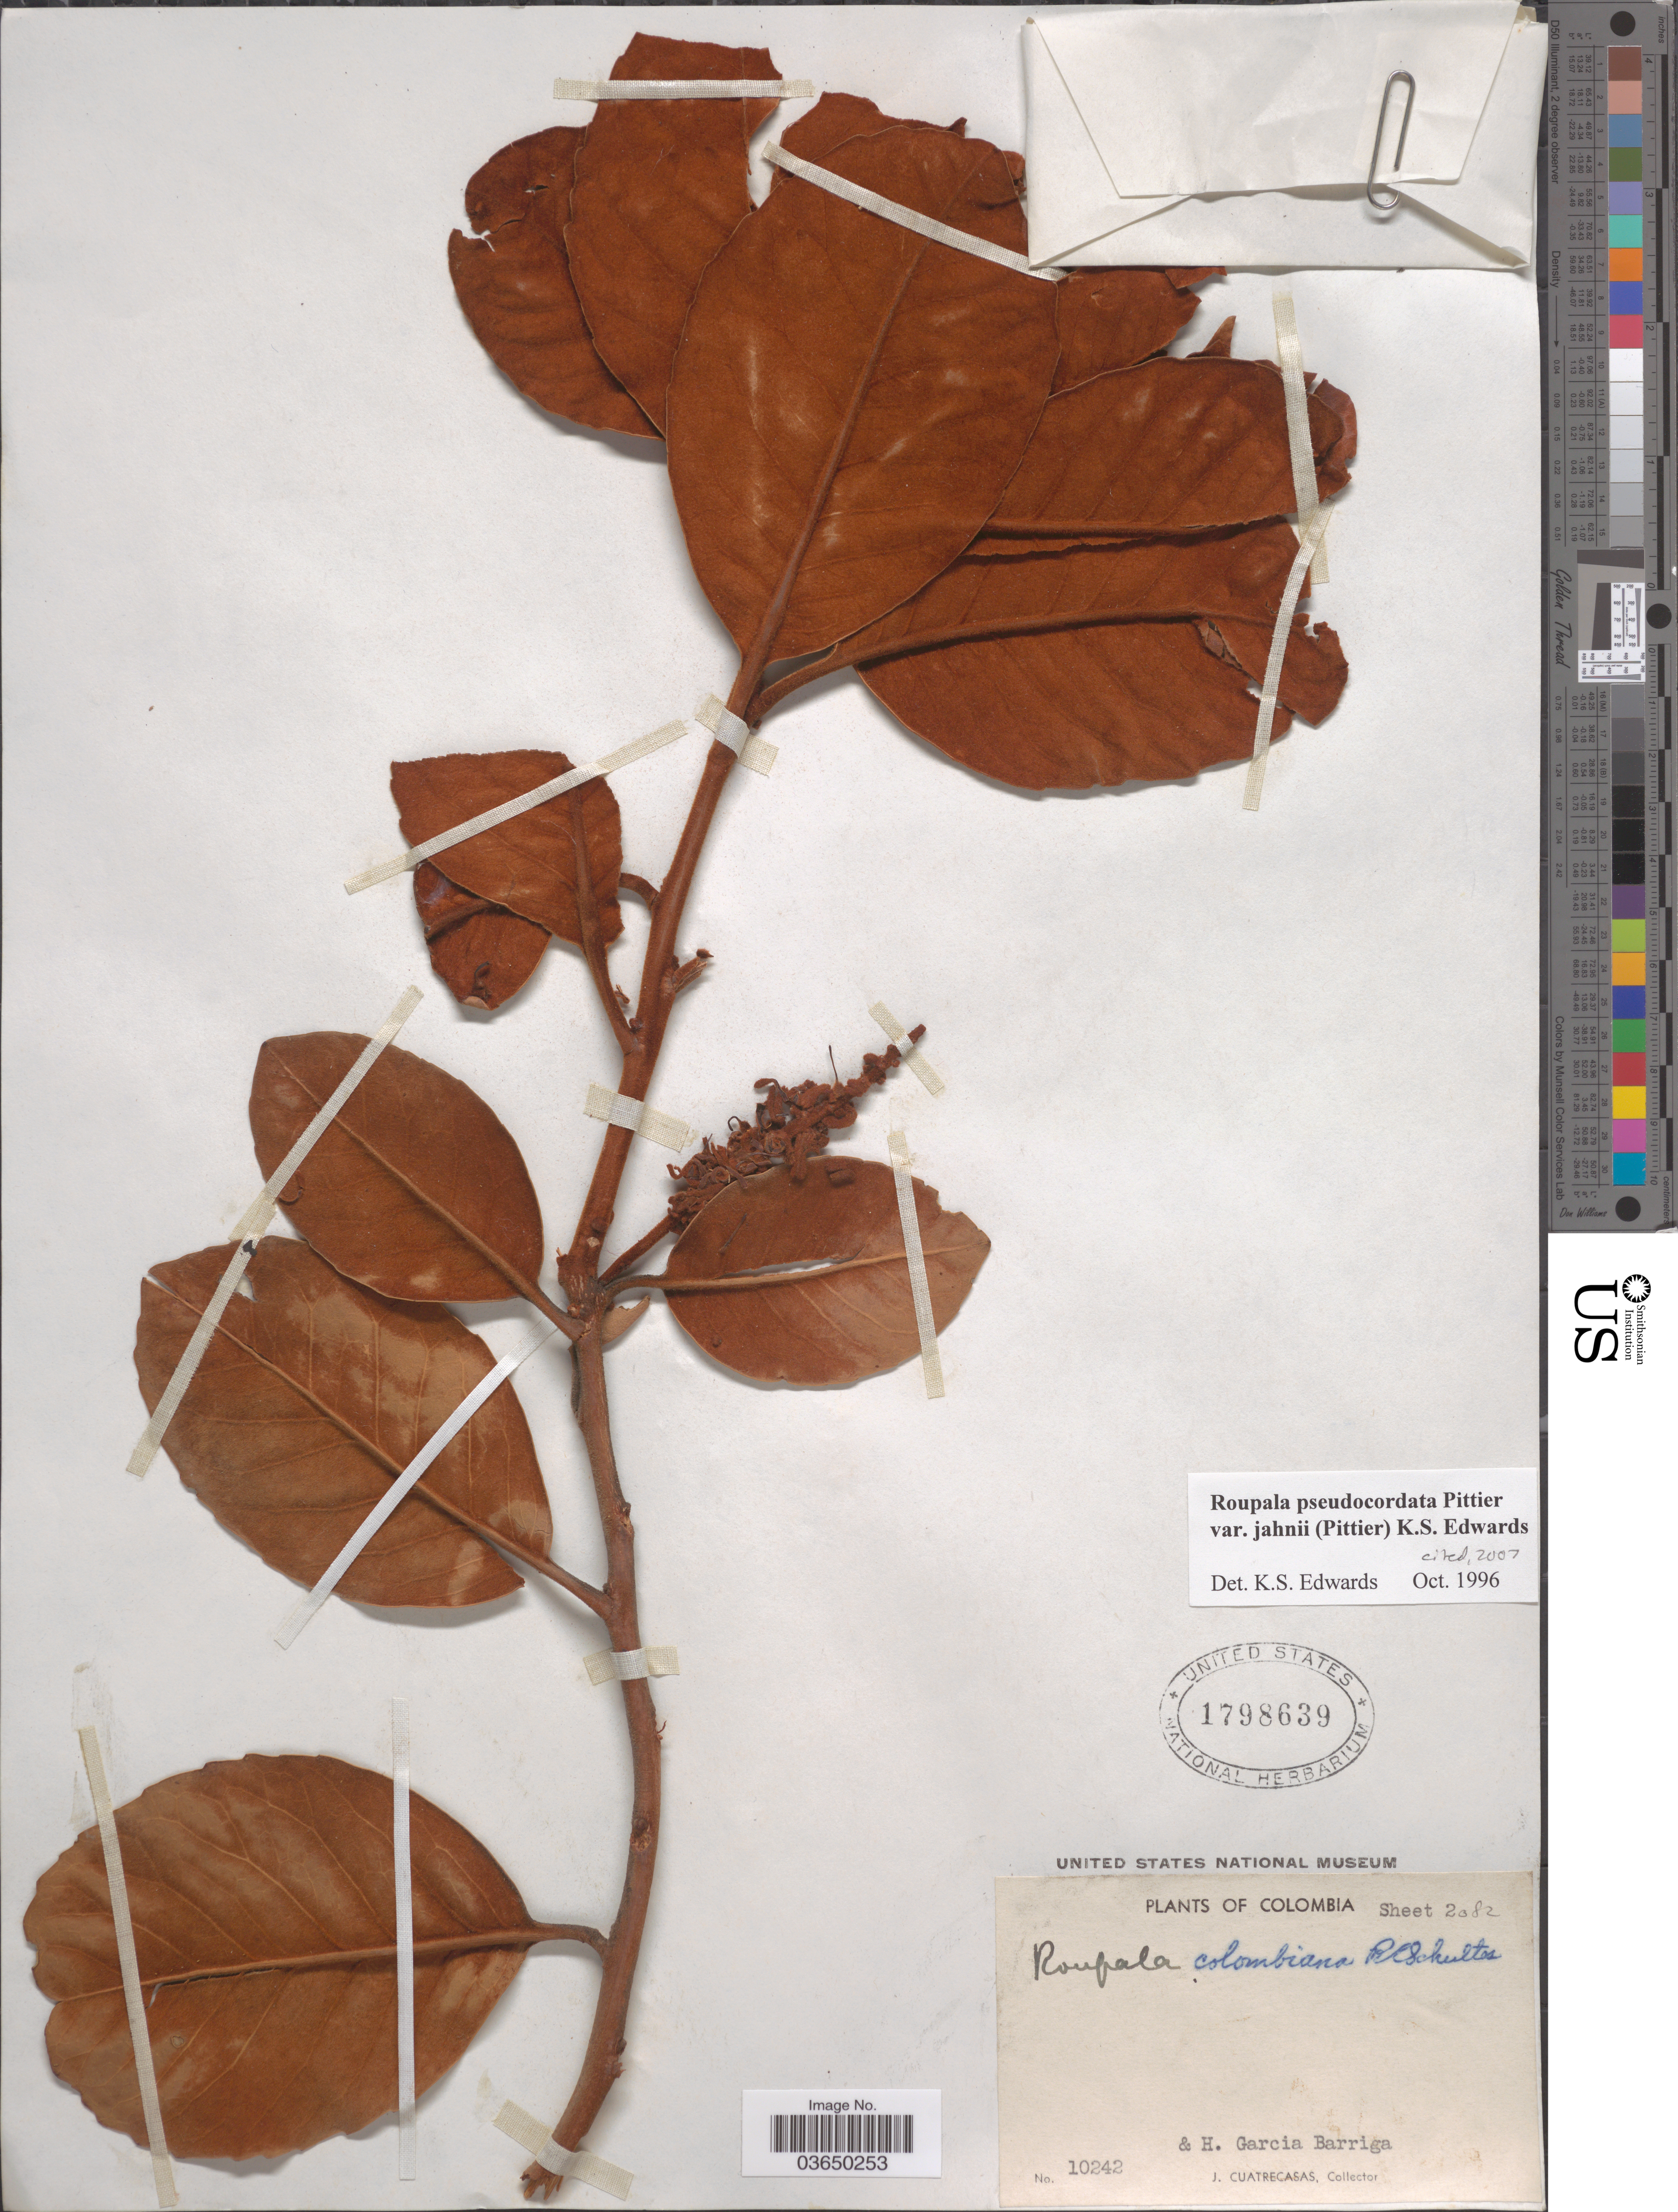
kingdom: Plantae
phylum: Tracheophyta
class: Magnoliopsida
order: Proteales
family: Proteaceae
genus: Roupala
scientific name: Roupala pseudocordata var. jahnii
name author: (Pittier) K.S. Edwards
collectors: J. Cuatrecasas & H. García Barriga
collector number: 10242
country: Colombia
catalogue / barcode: US 1798639